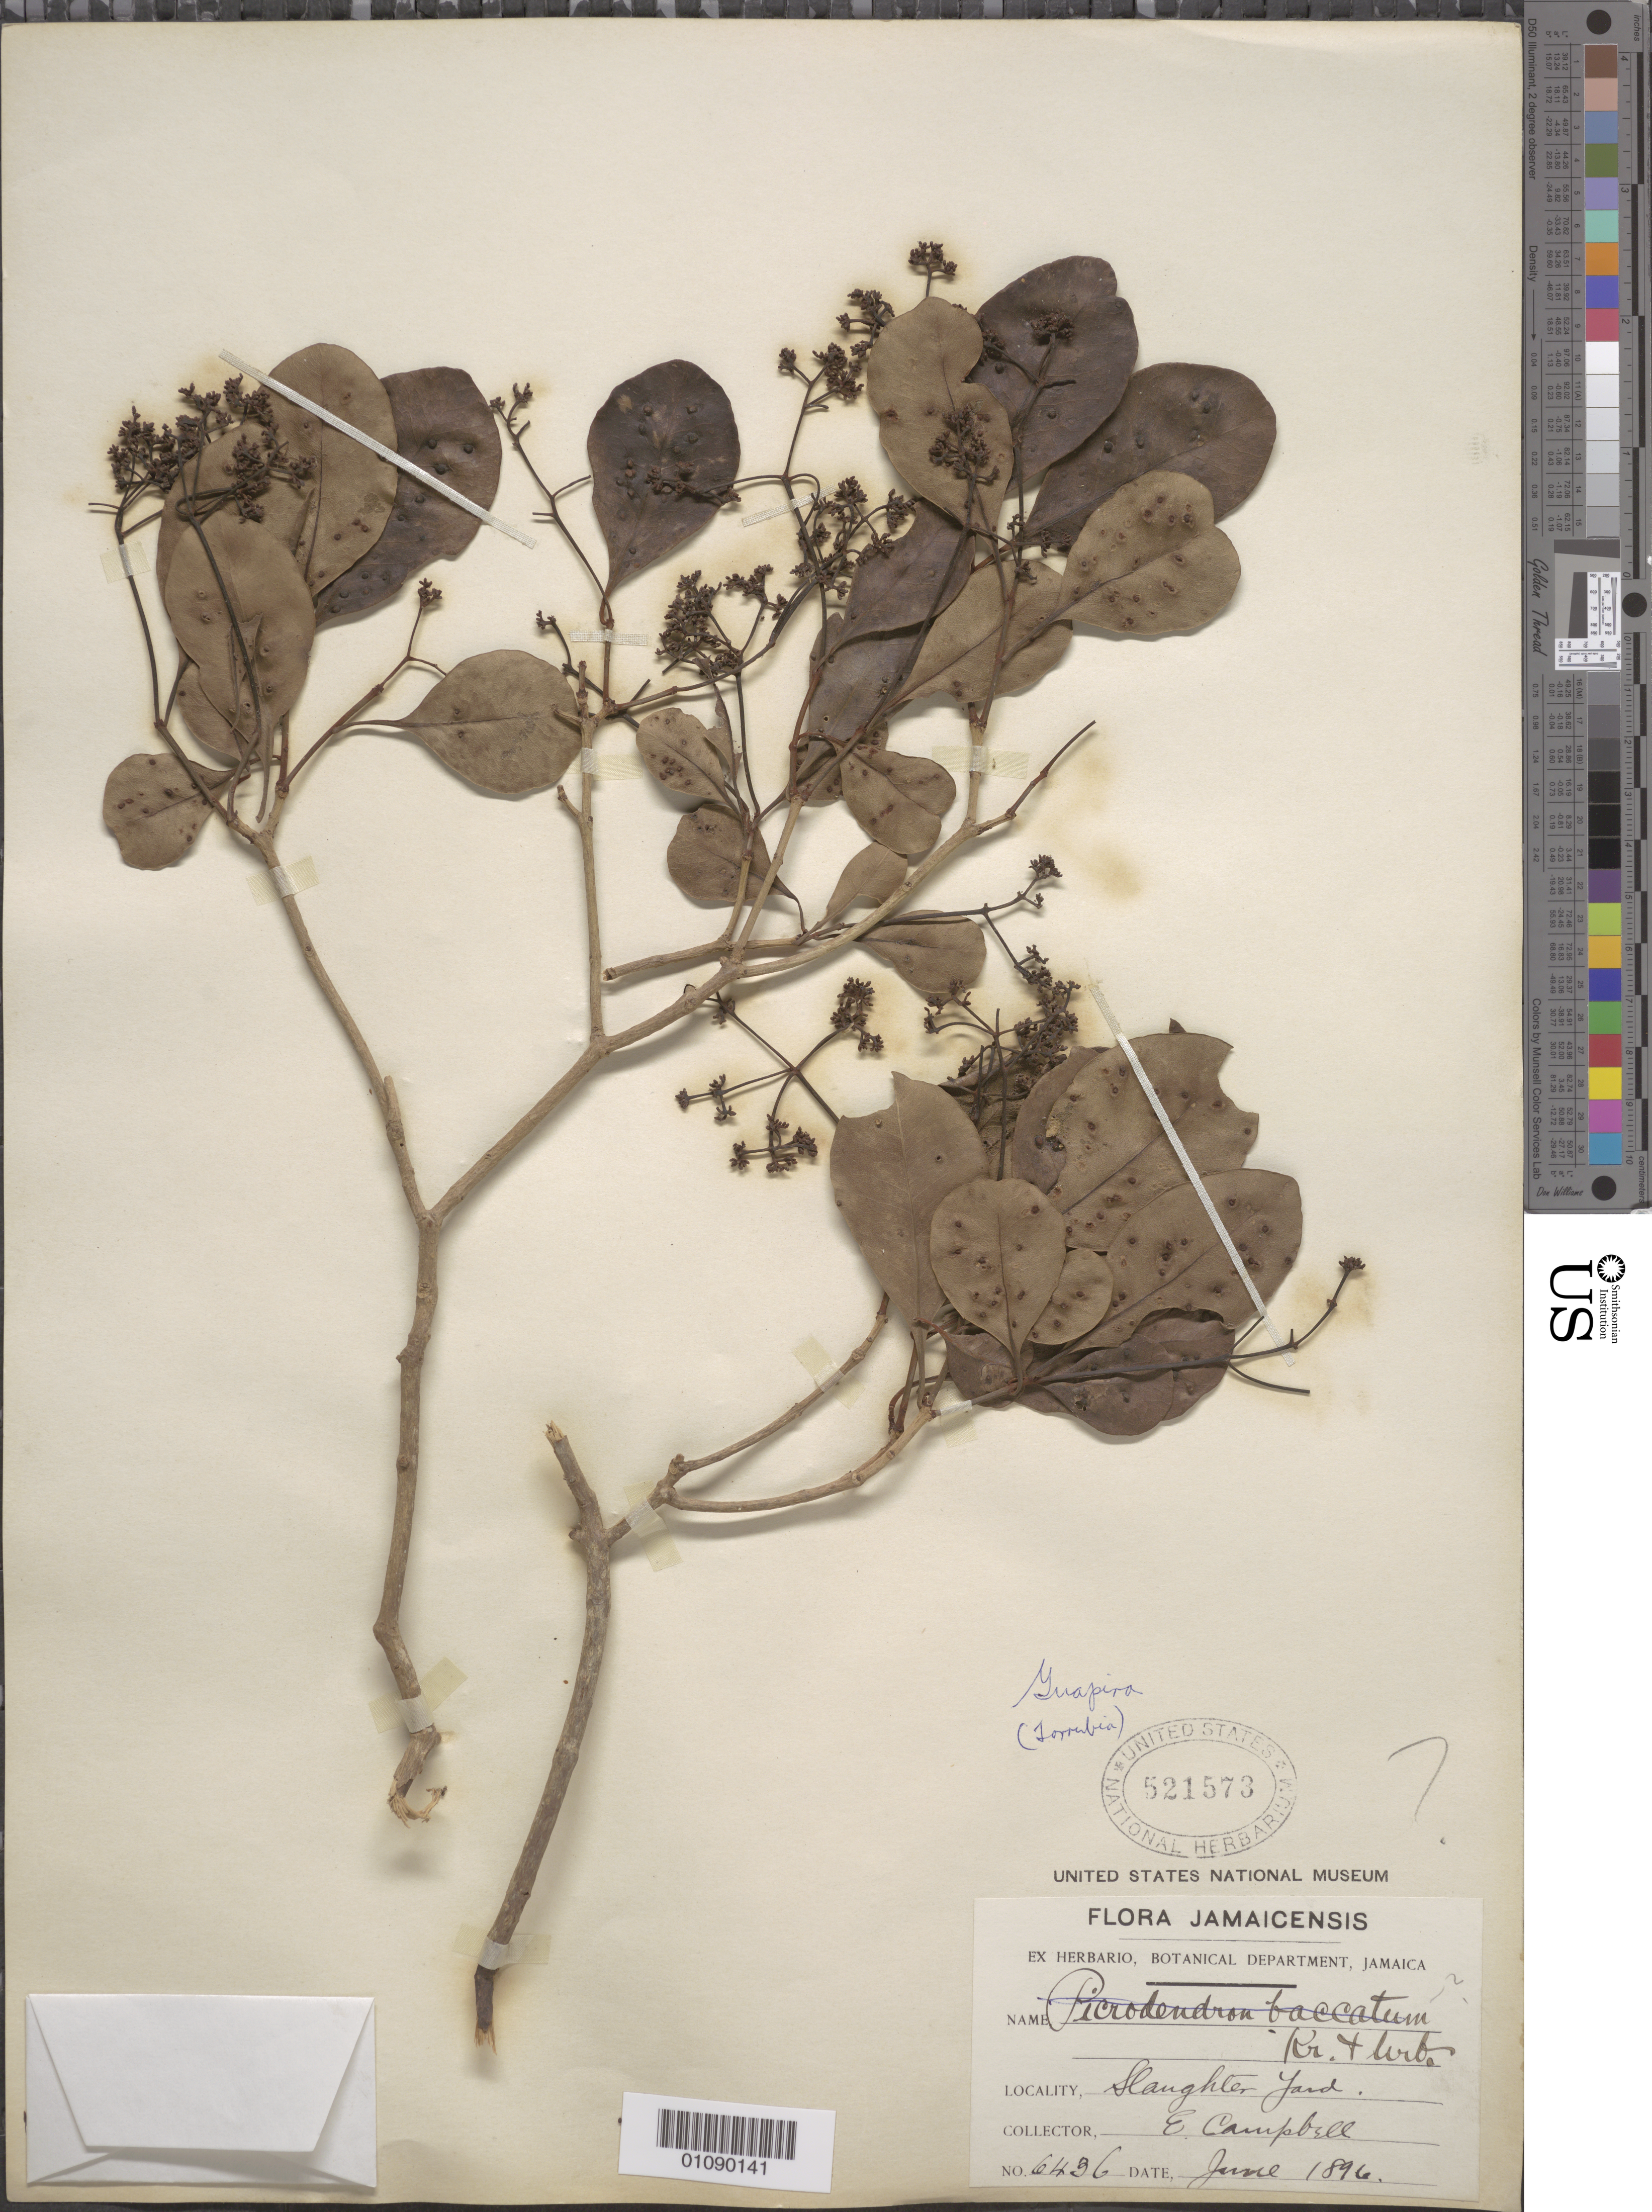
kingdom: Plantae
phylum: Tracheophyta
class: Magnoliopsida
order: Caryophyllales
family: Nyctaginaceae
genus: Guapira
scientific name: Guapira obtusata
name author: (Jacq.) Little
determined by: Strong, Mark T., (BOT), Smithsonian Institution - National Museum of Natural History (UNITED STATES)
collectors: E. Campbell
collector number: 6436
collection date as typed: Jun 1896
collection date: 1896-06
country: Jamaica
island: Jamaica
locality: Slaughter yard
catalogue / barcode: US 521573